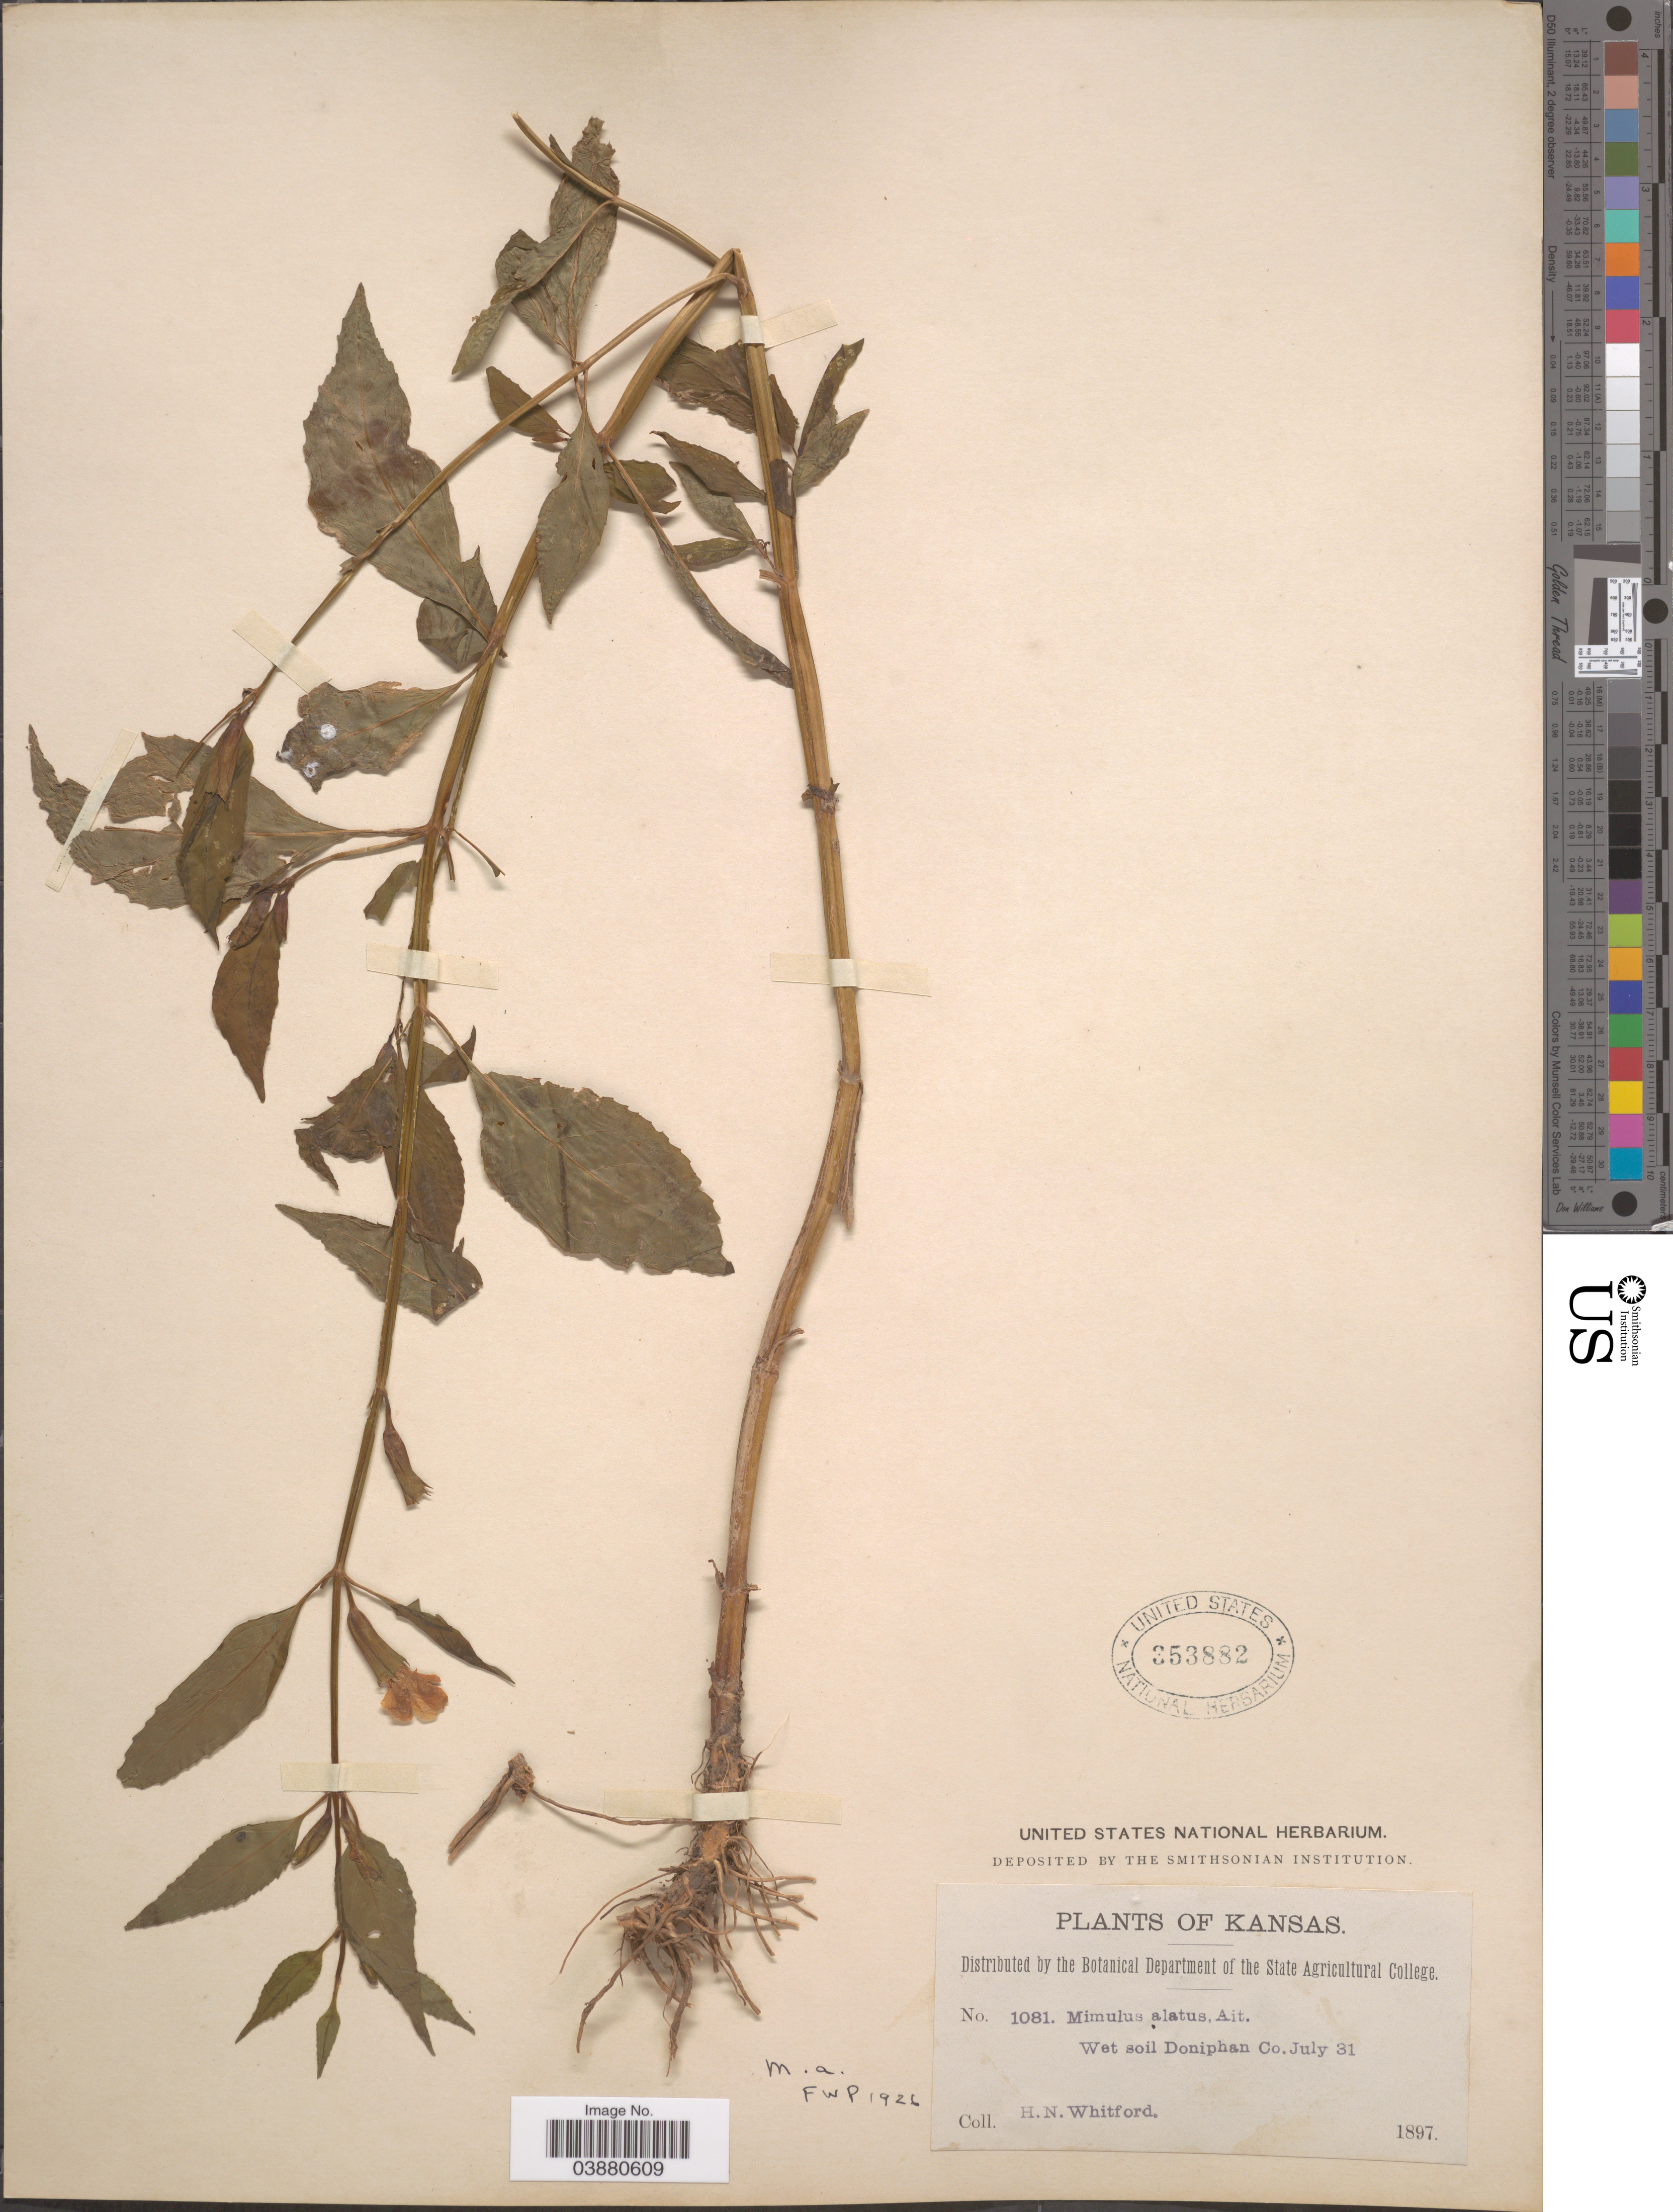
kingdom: Plantae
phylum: Tracheophyta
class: Magnoliopsida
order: Lamiales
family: Phrymaceae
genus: Mimulus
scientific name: Mimulus alatus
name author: Aiton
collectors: H. N. Whitford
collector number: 1081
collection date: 1897-07-31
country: United States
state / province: Kansas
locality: Doniphan Co.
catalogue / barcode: US 353882